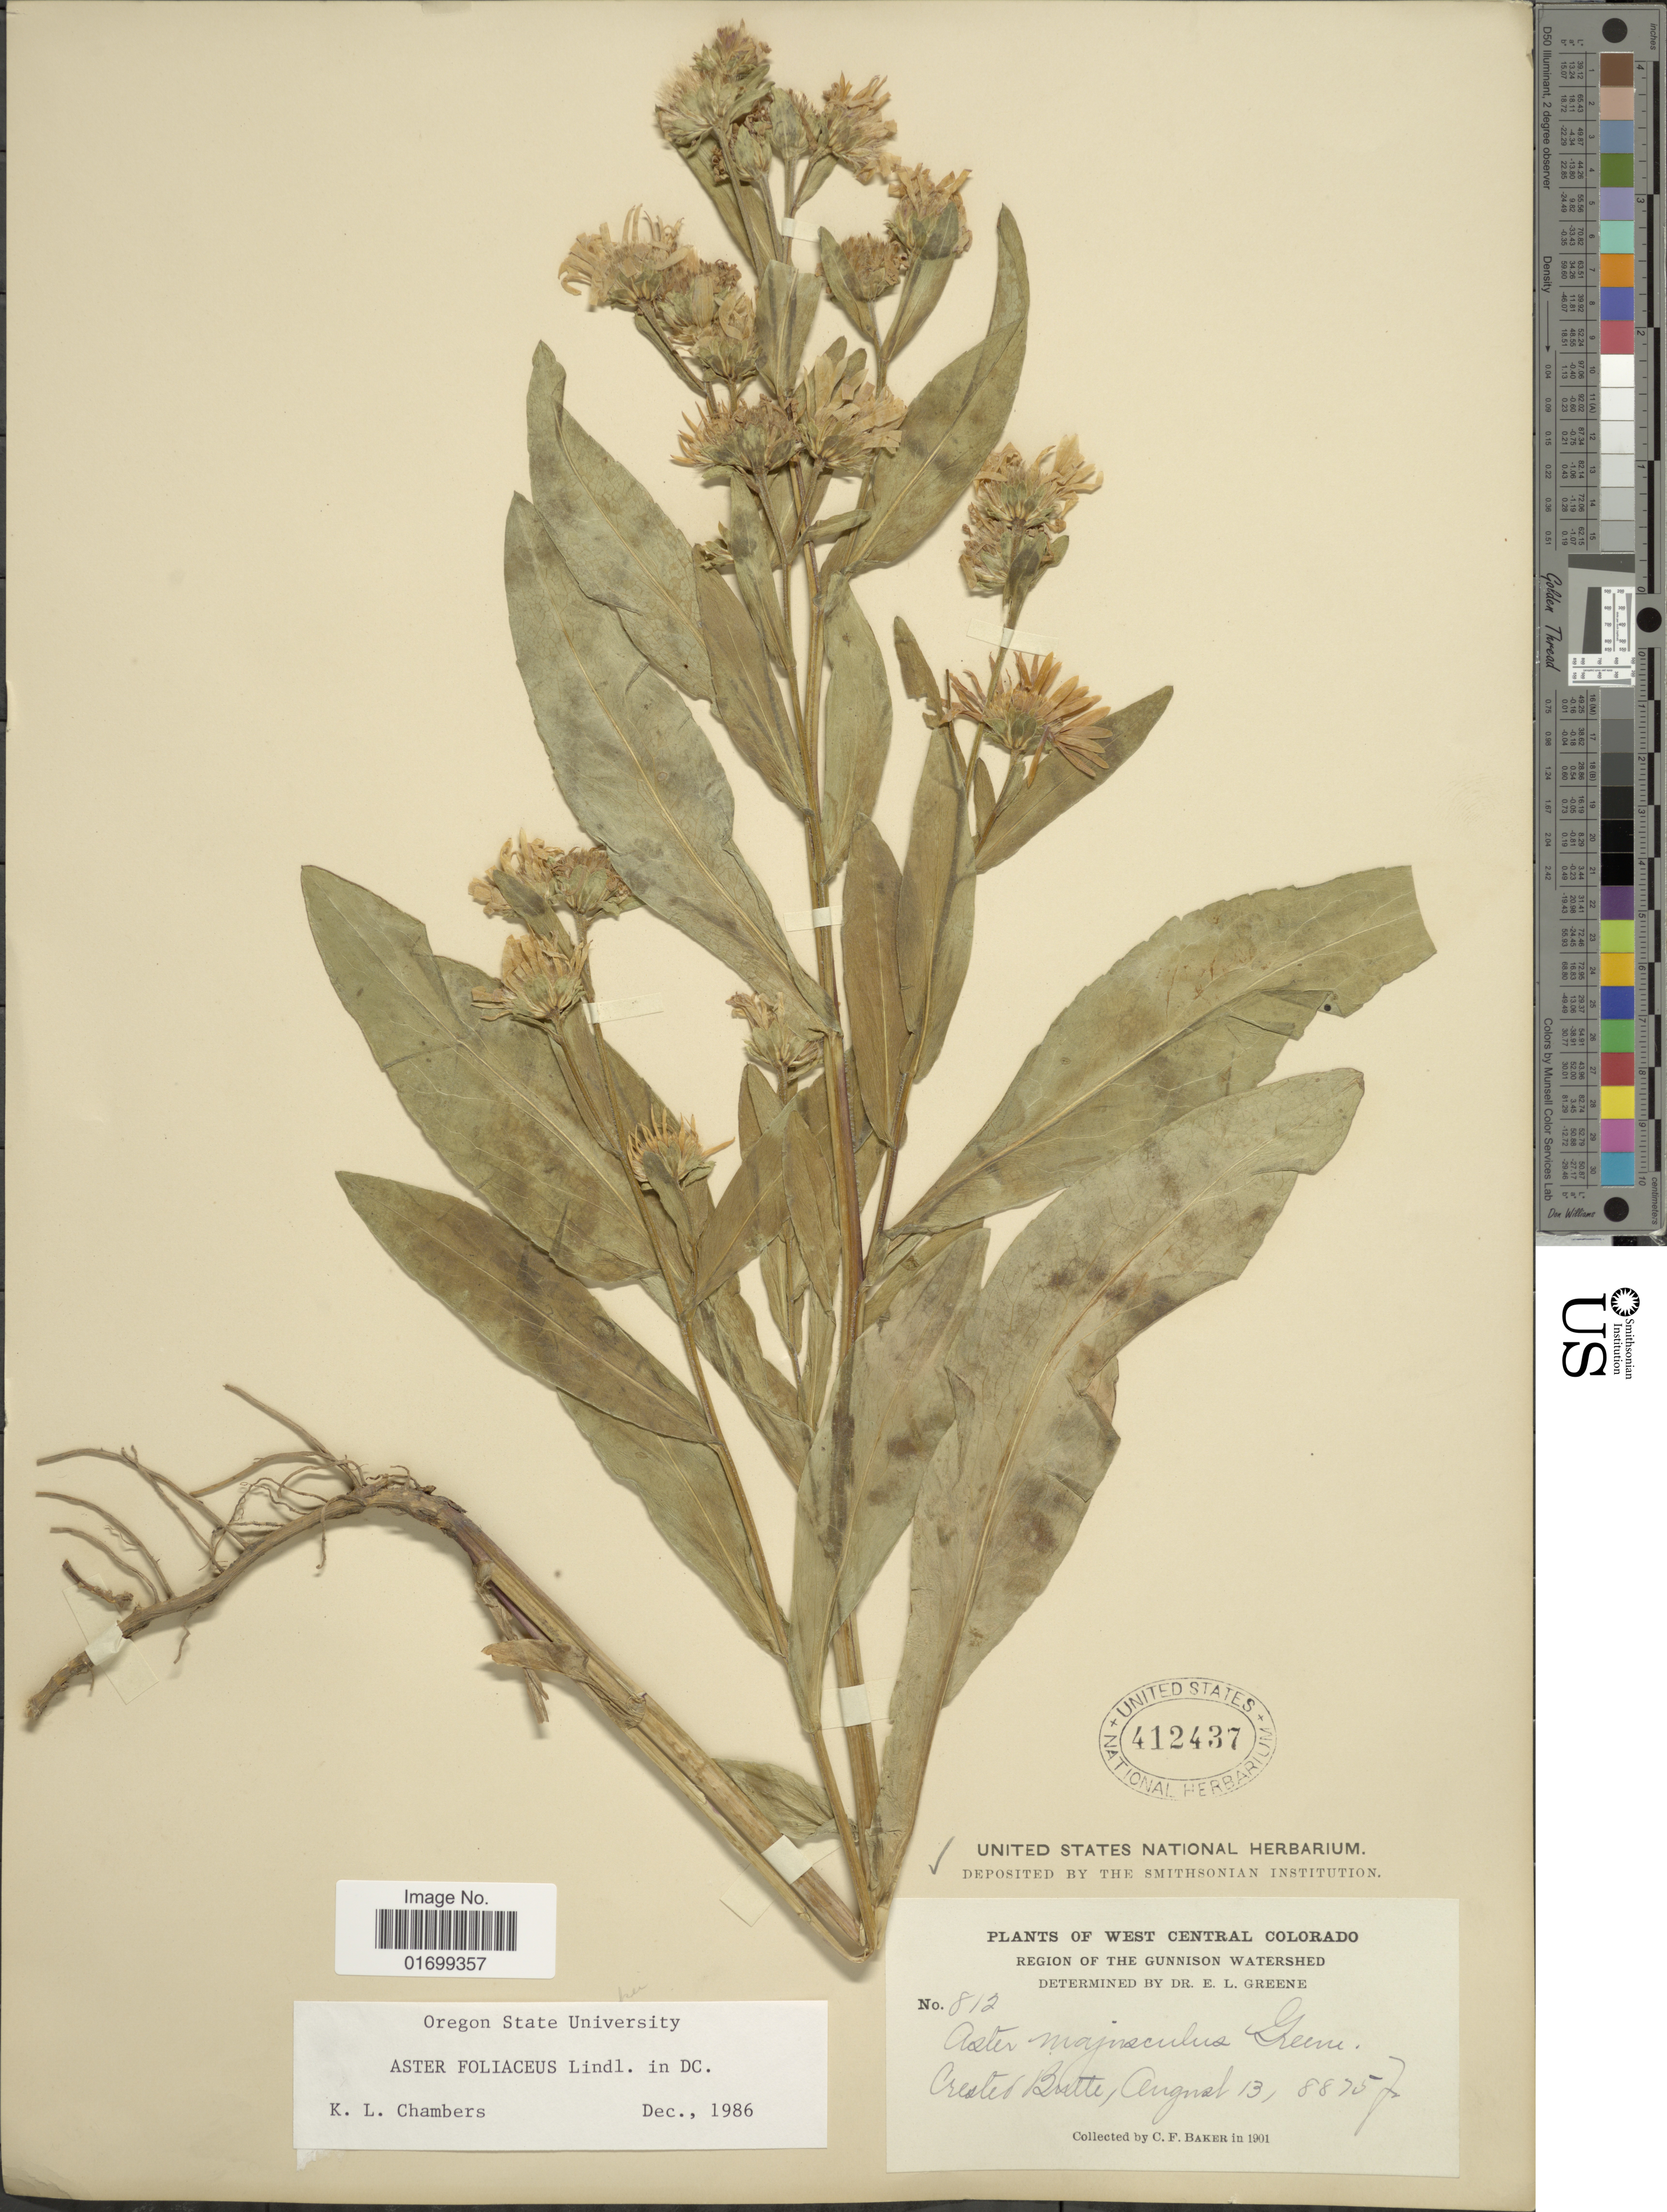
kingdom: Plantae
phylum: Tracheophyta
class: Magnoliopsida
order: Asterales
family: Asteraceae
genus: Symphyotrichum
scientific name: Symphyotrichum foliaceum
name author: (Lindl. ex DC.) G.L. Nesom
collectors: C. F. Baker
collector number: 812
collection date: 1901-08-13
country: United States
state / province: Colorado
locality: West Central Colorado, Region of the Gunnison Watershed, Crested Butte.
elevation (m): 2705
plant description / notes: Corrected "Region of the Watershed" to "Region of the Gunnison Watershed."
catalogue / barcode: US 412437